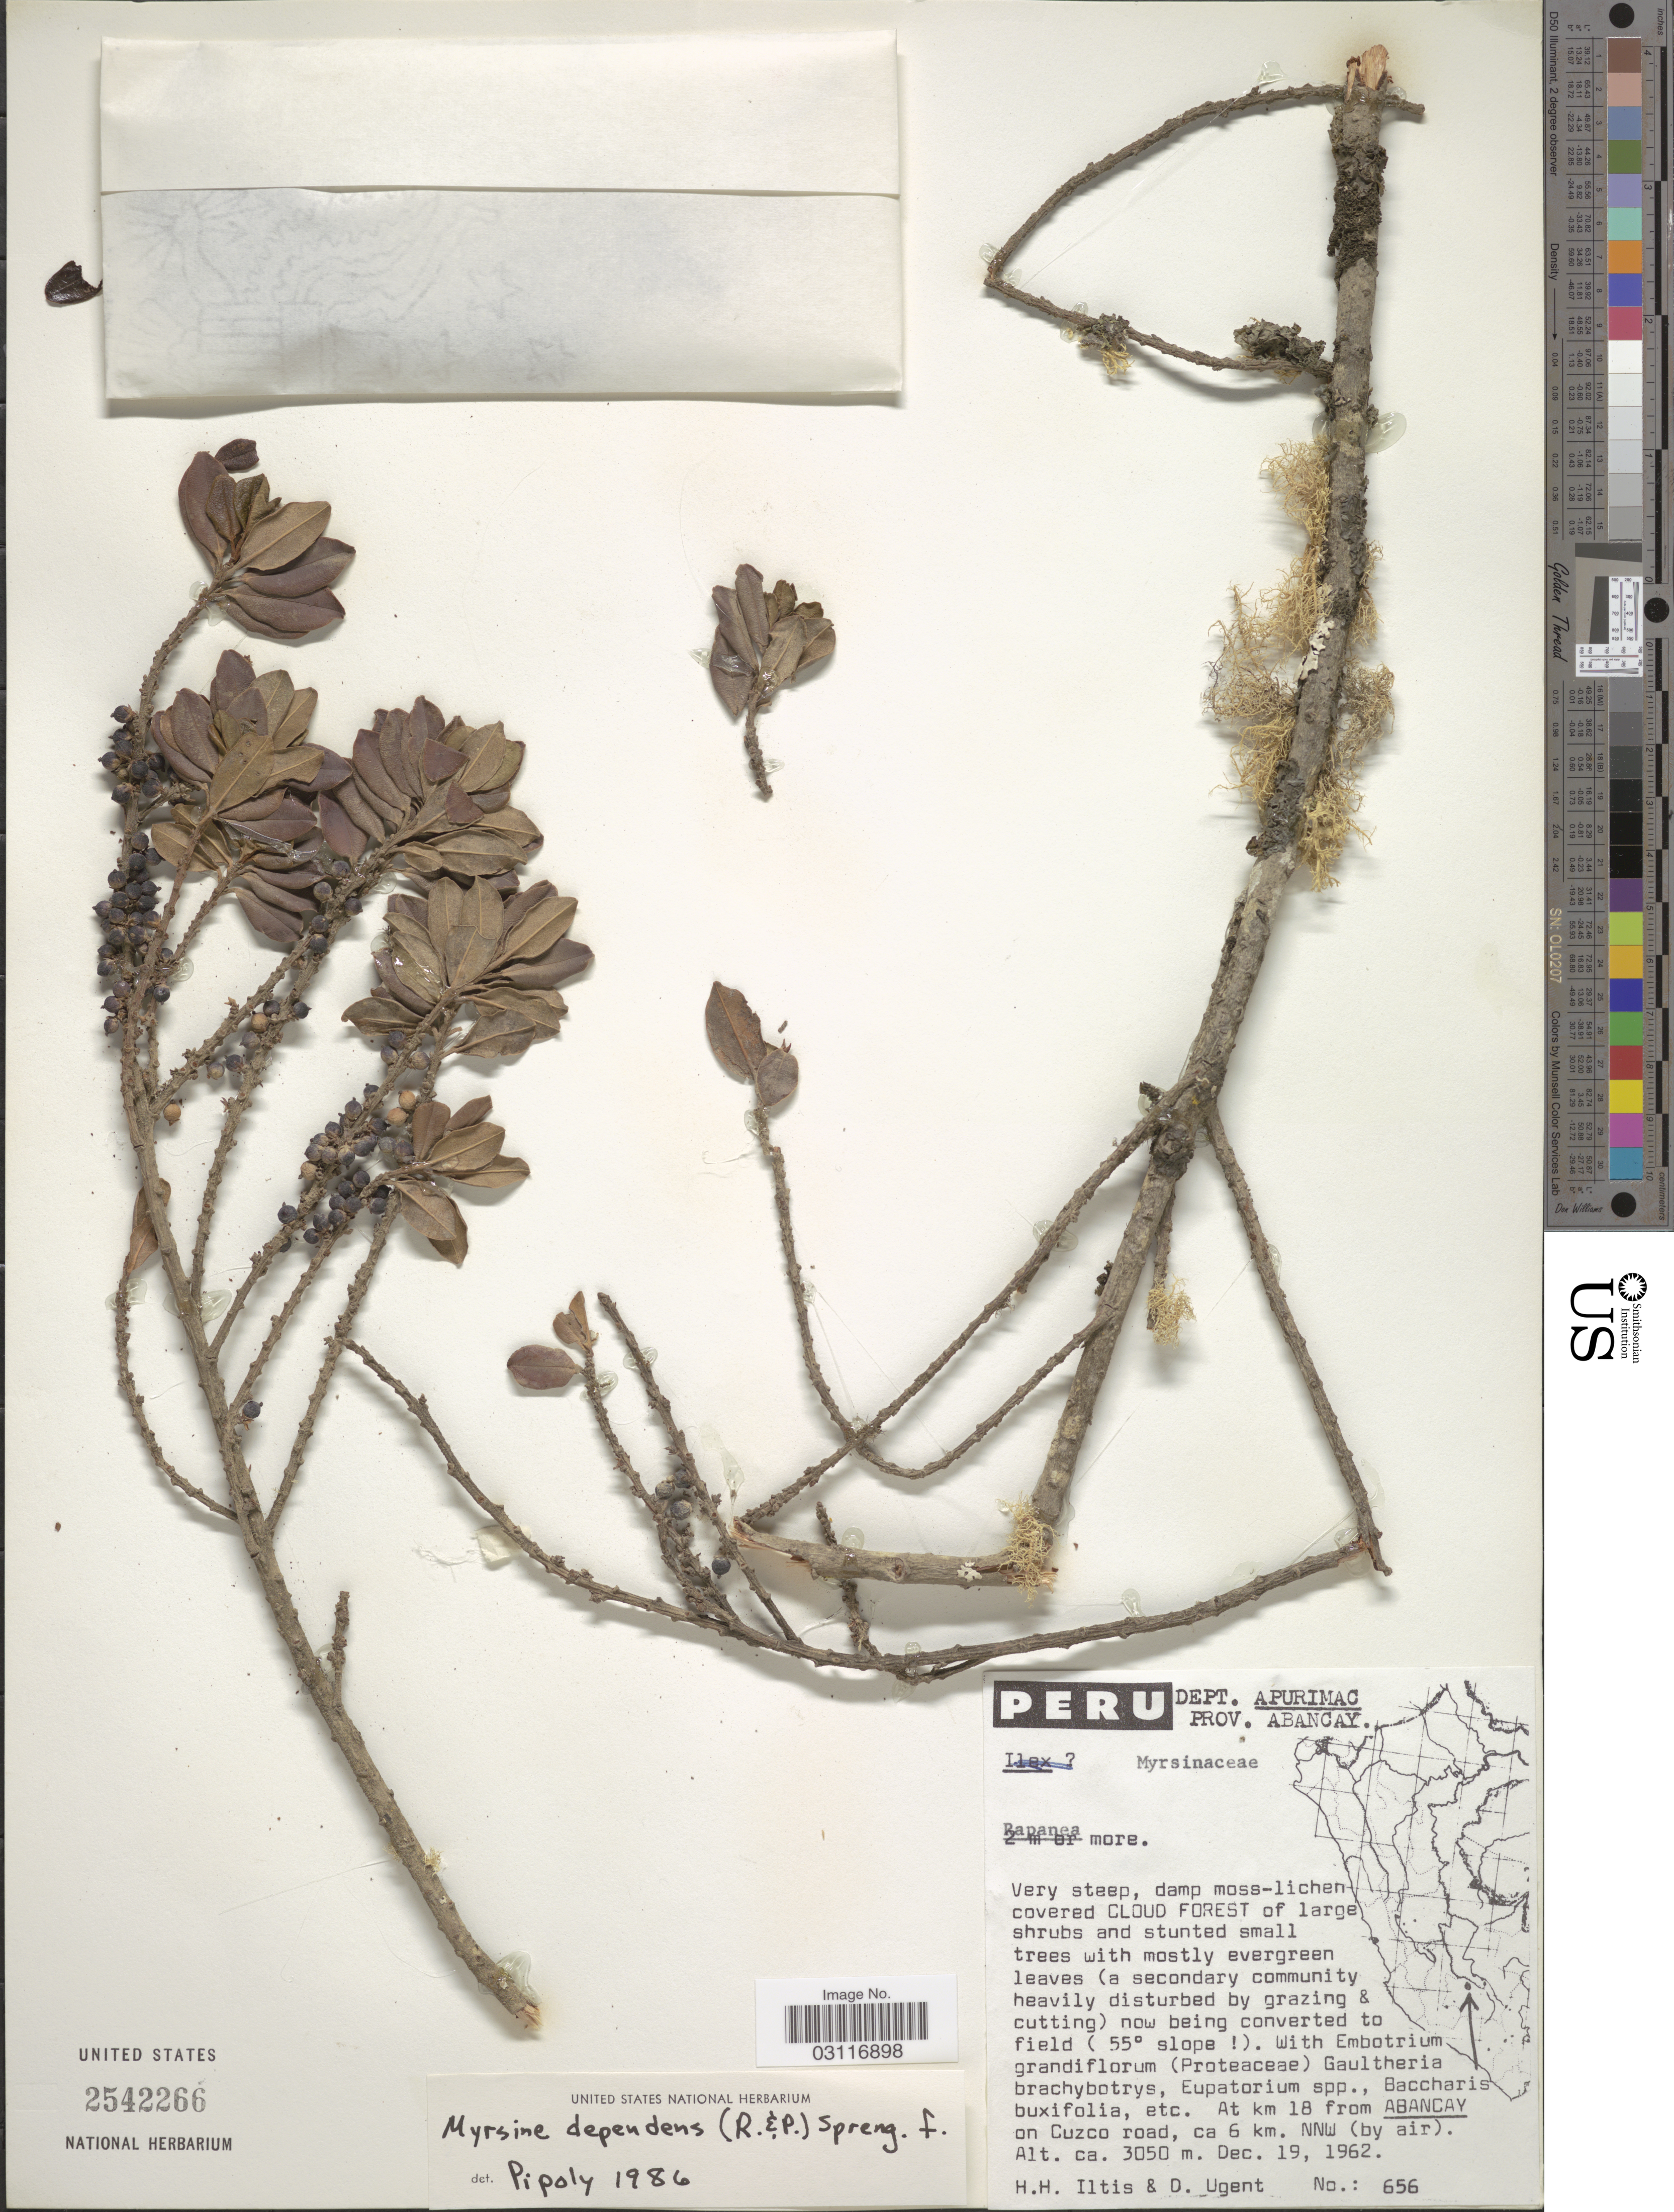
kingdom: Plantae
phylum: Tracheophyta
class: Magnoliopsida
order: Ericales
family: Primulaceae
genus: Myrsine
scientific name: Myrsine dependens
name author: (Ruiz & Pav.) Spreng.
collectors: H. H. Iltis & D. Ugent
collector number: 656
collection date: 1962-12-19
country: Peru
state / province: Apurímac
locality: Dept. Apurimac, Prov. Abancay. At km 18 from Abancay on Cuzco road, ca 6 km. NNW (by air).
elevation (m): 3050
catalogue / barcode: US 2542266